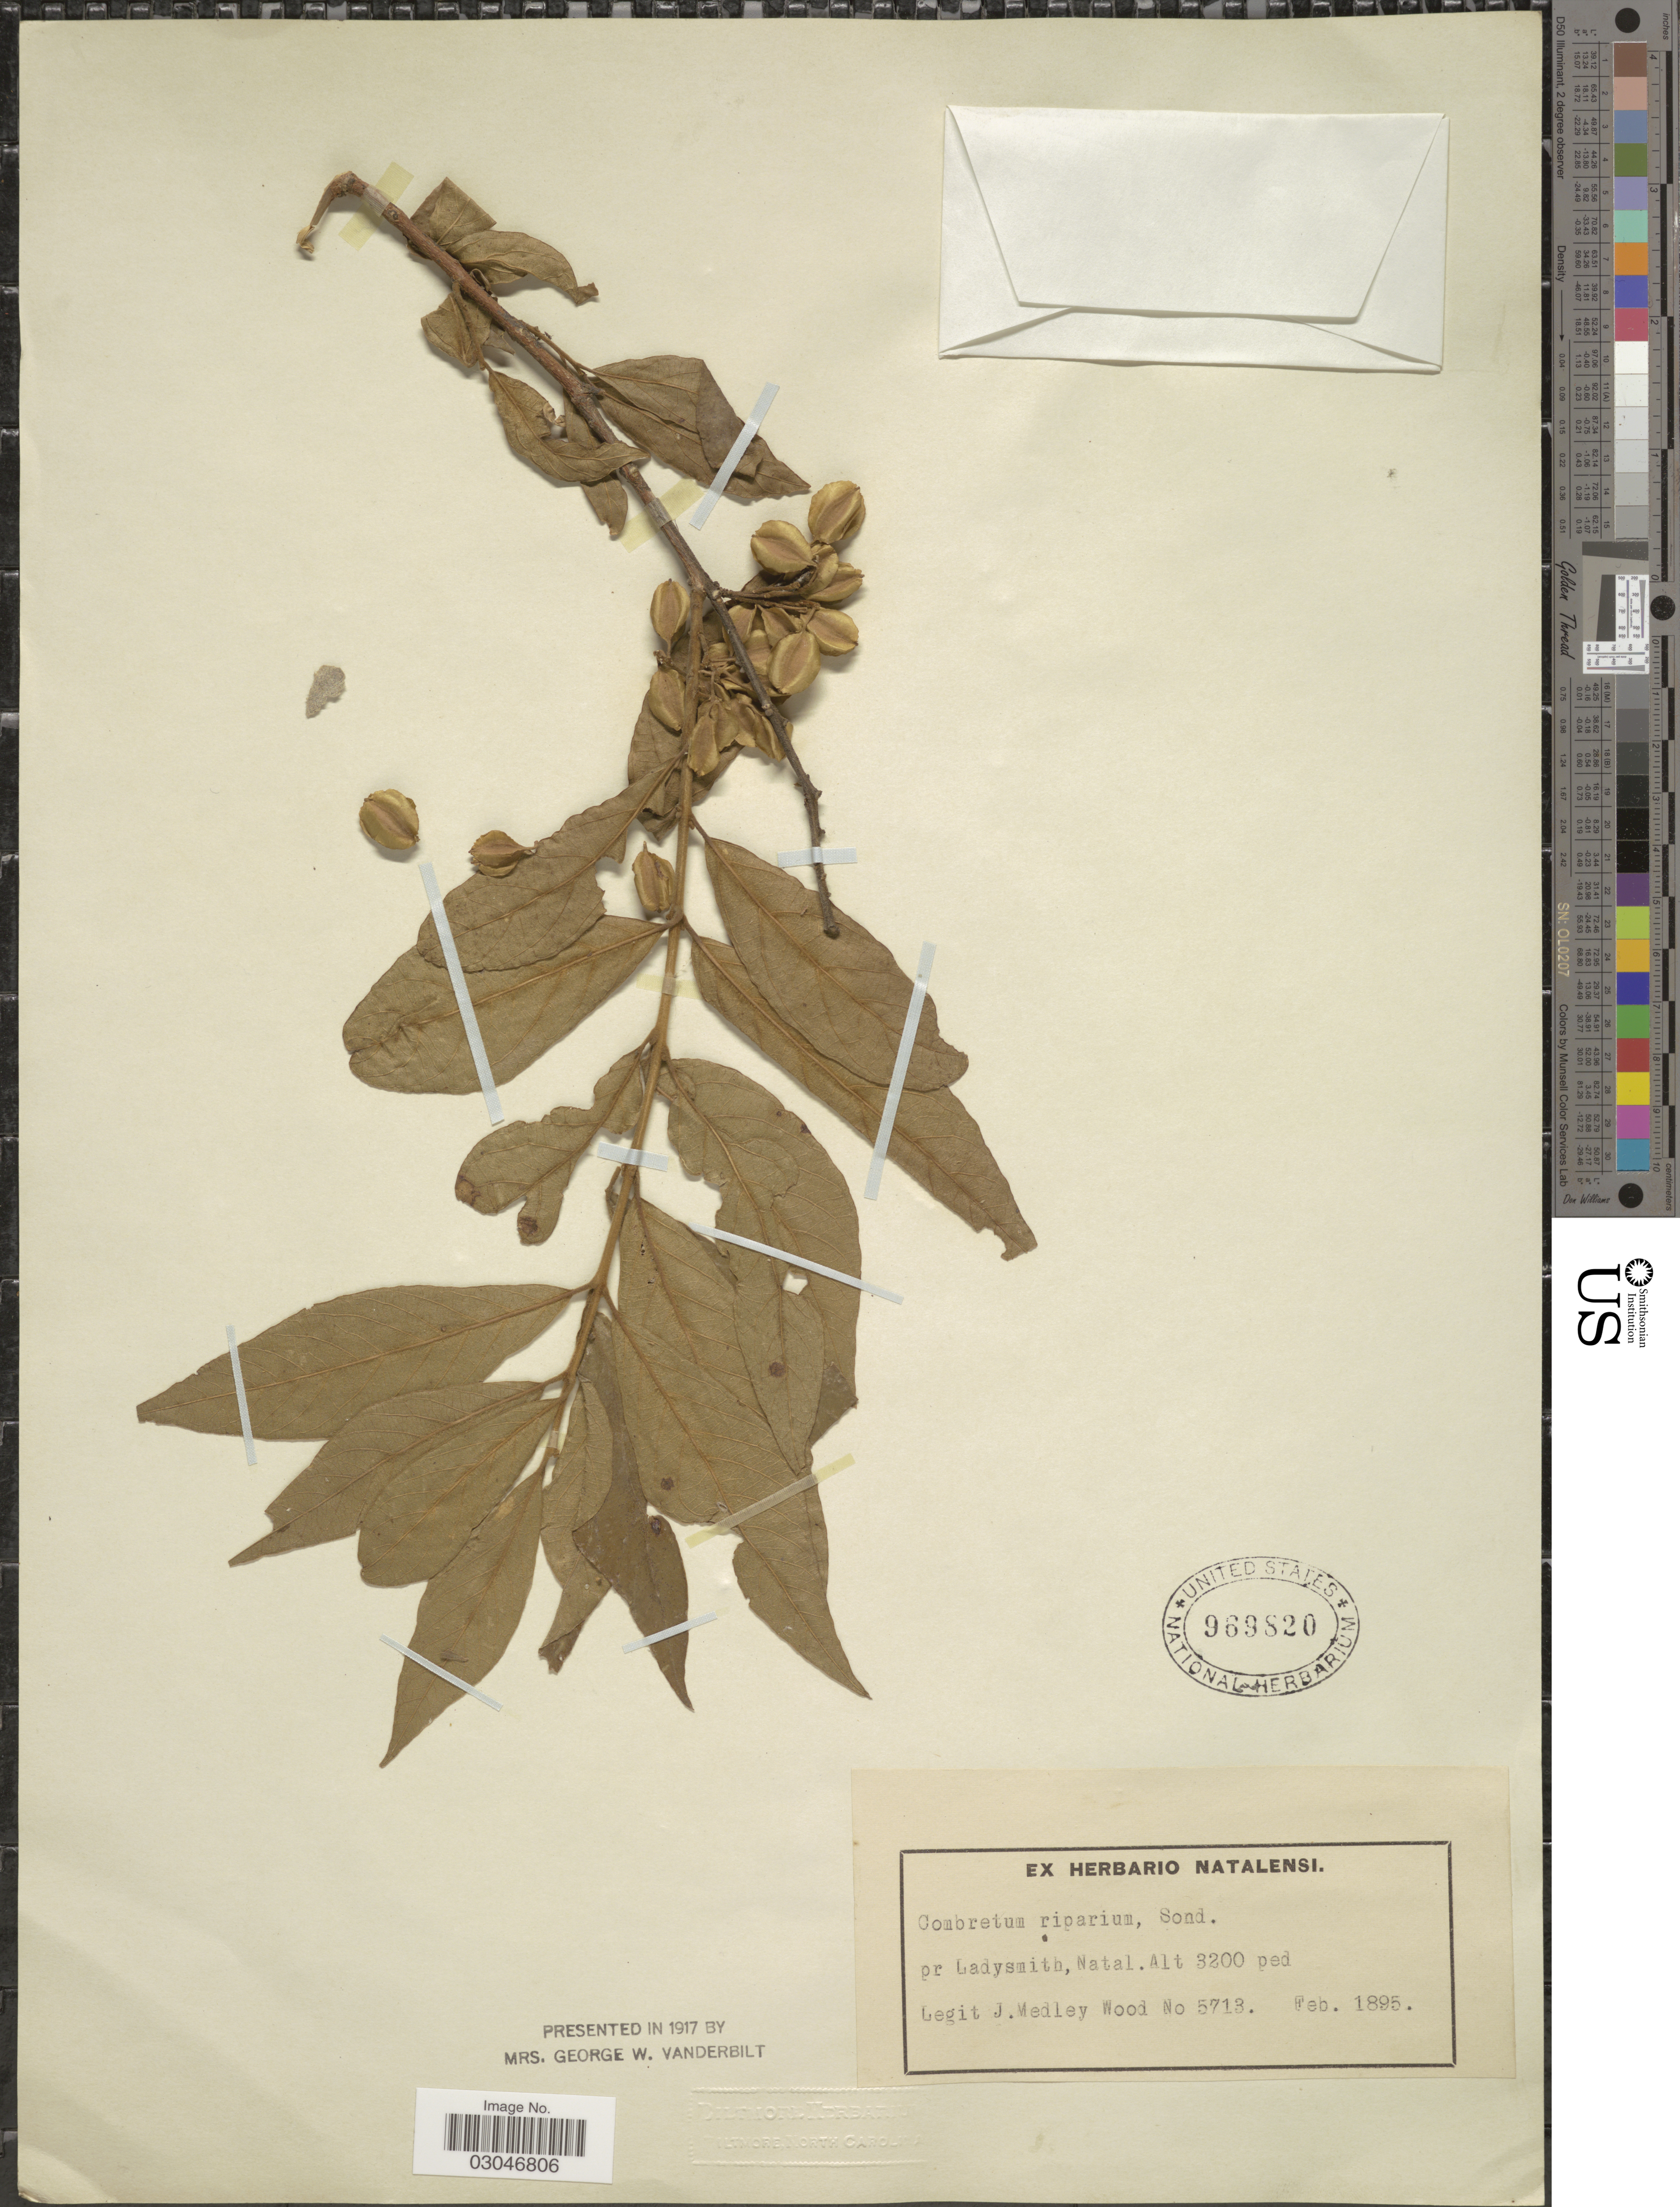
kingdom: Plantae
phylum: Tracheophyta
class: Magnoliopsida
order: Myrtales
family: Combretaceae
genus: Combretum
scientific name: Combretum riparium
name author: Sond.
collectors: J. Medley Wood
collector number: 5713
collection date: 1895-02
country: South Africa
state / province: KwaZulu-Natal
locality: Pr Ladysmith, Natal.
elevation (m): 975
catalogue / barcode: US 969820